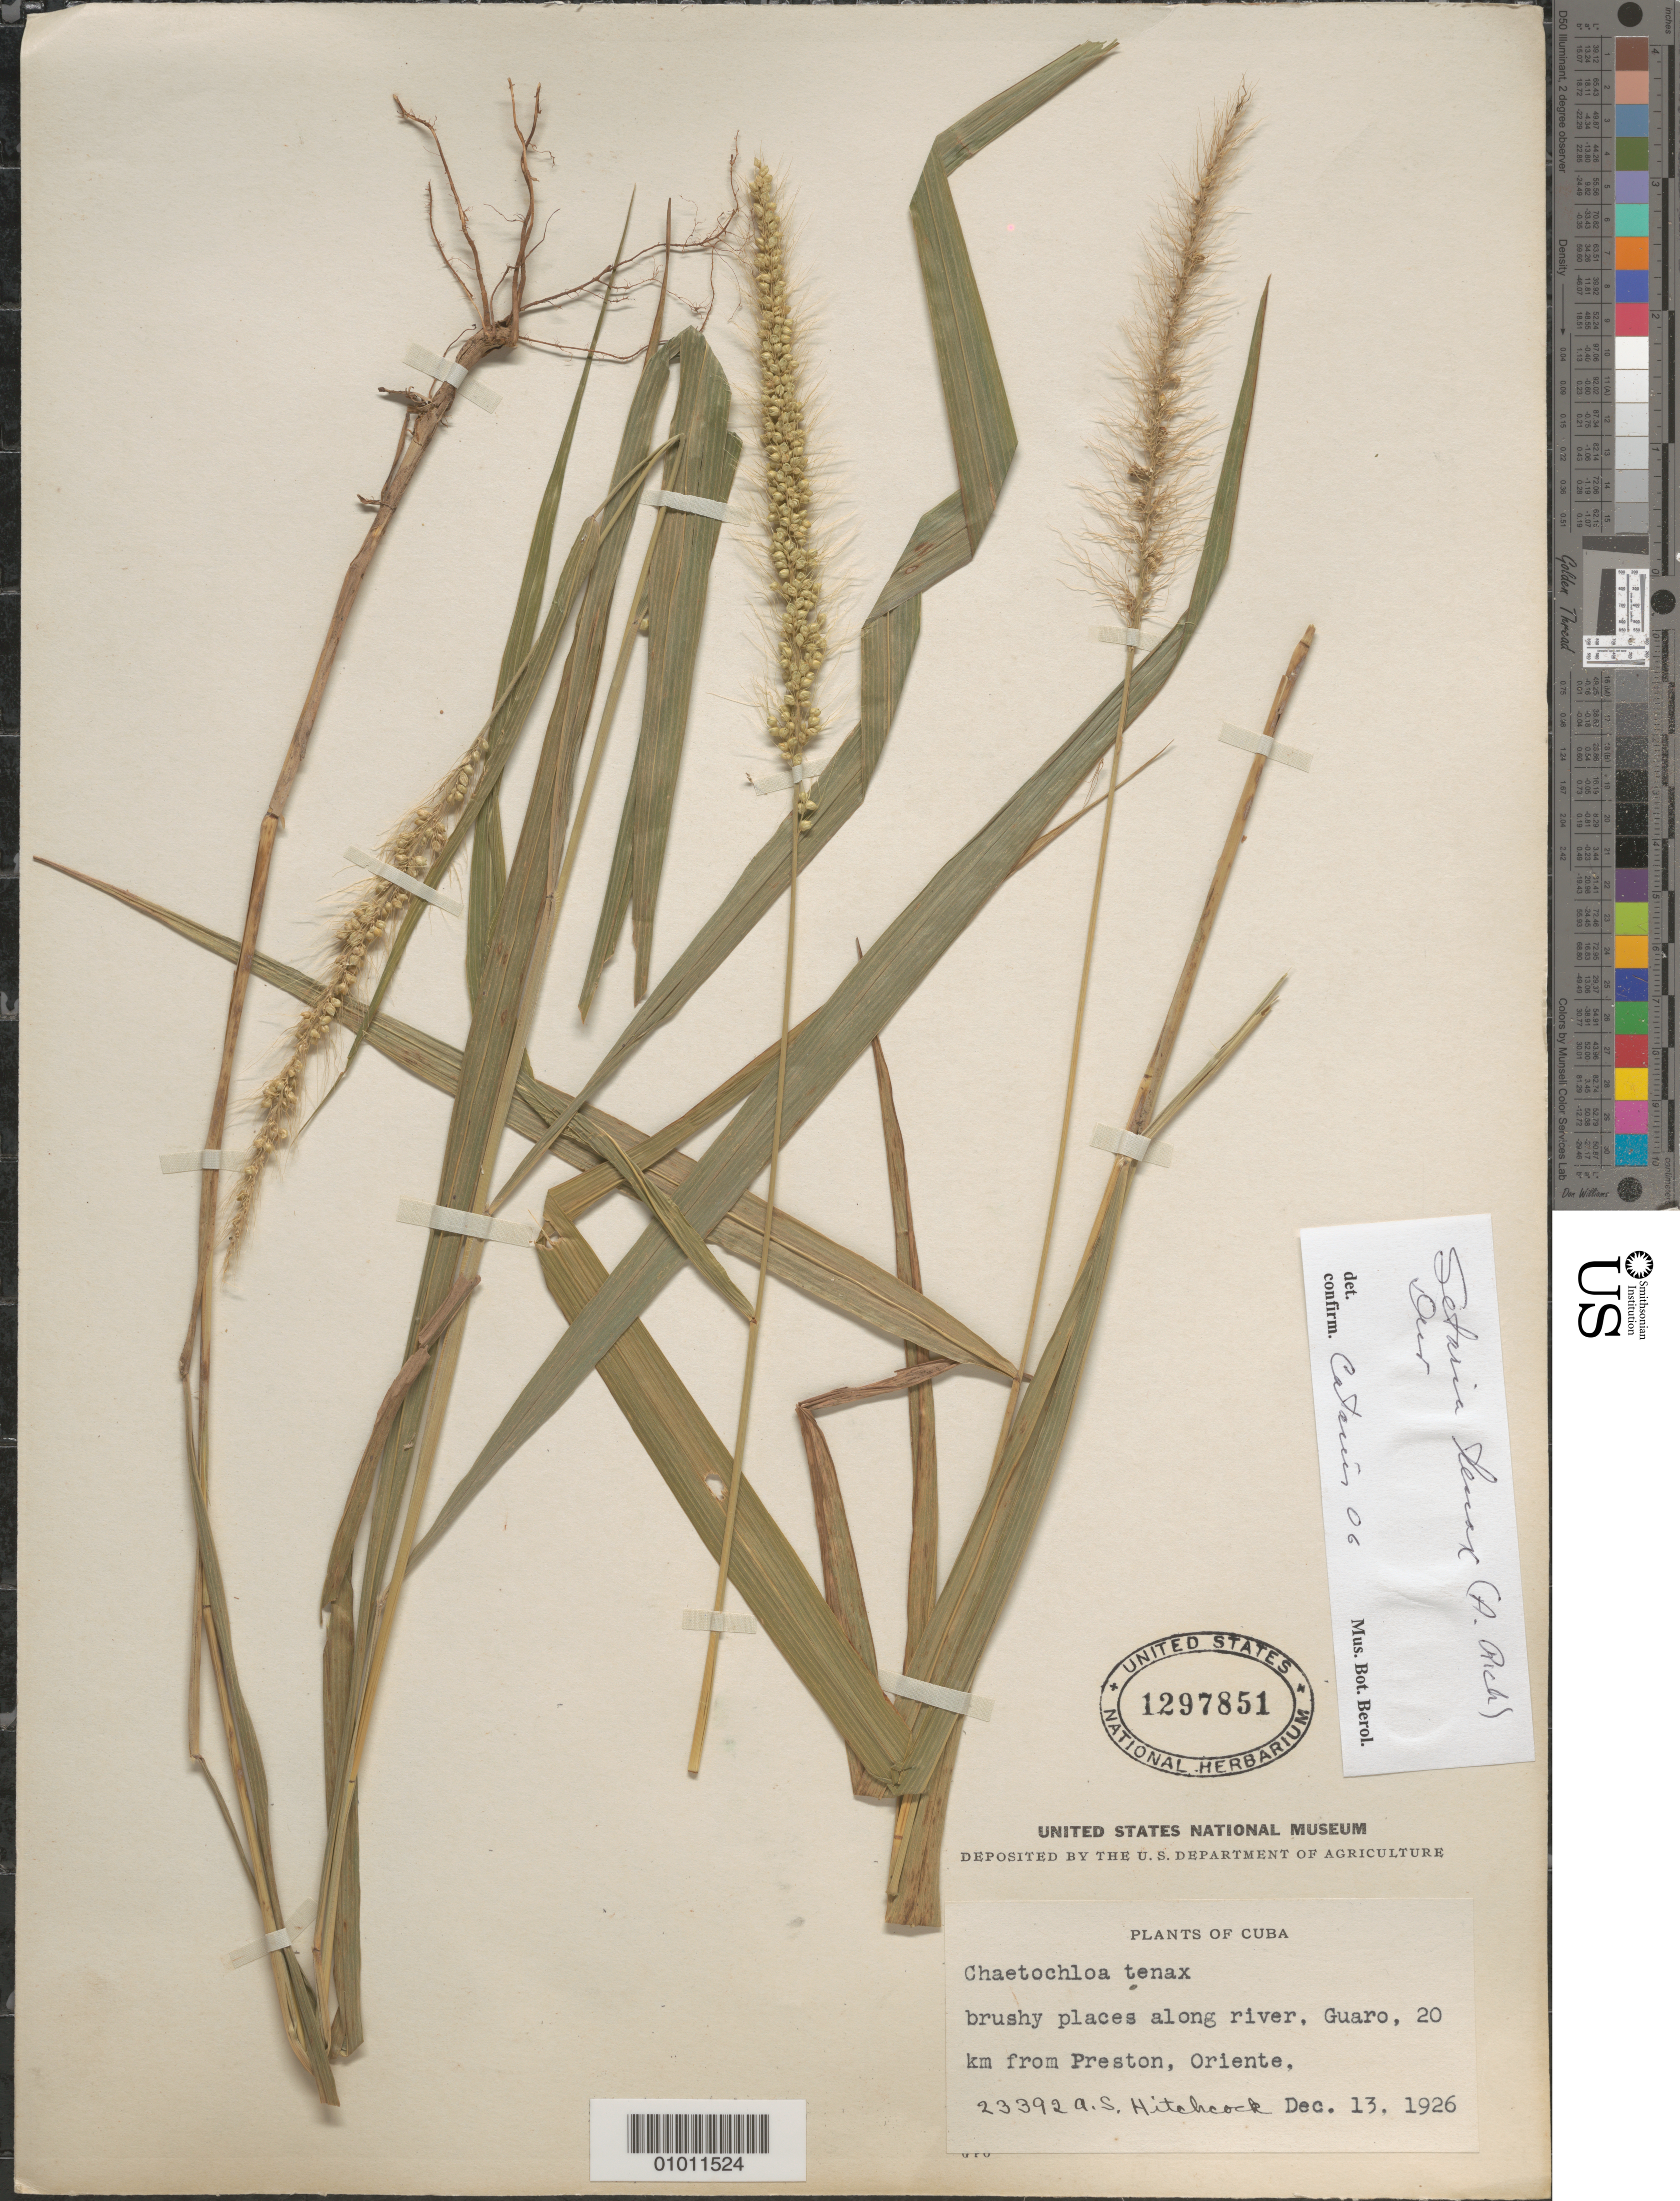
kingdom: Plantae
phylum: Tracheophyta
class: Liliopsida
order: Poales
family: Poaceae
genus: Setaria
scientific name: Setaria tenax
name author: (Rich.) Desv.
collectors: A. S. Hitchcock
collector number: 23392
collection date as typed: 13 Dec 1926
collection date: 1926-12-13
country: Cuba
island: Cuba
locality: Guaro, 20 km from Preston, Oriente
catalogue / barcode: US 1297851